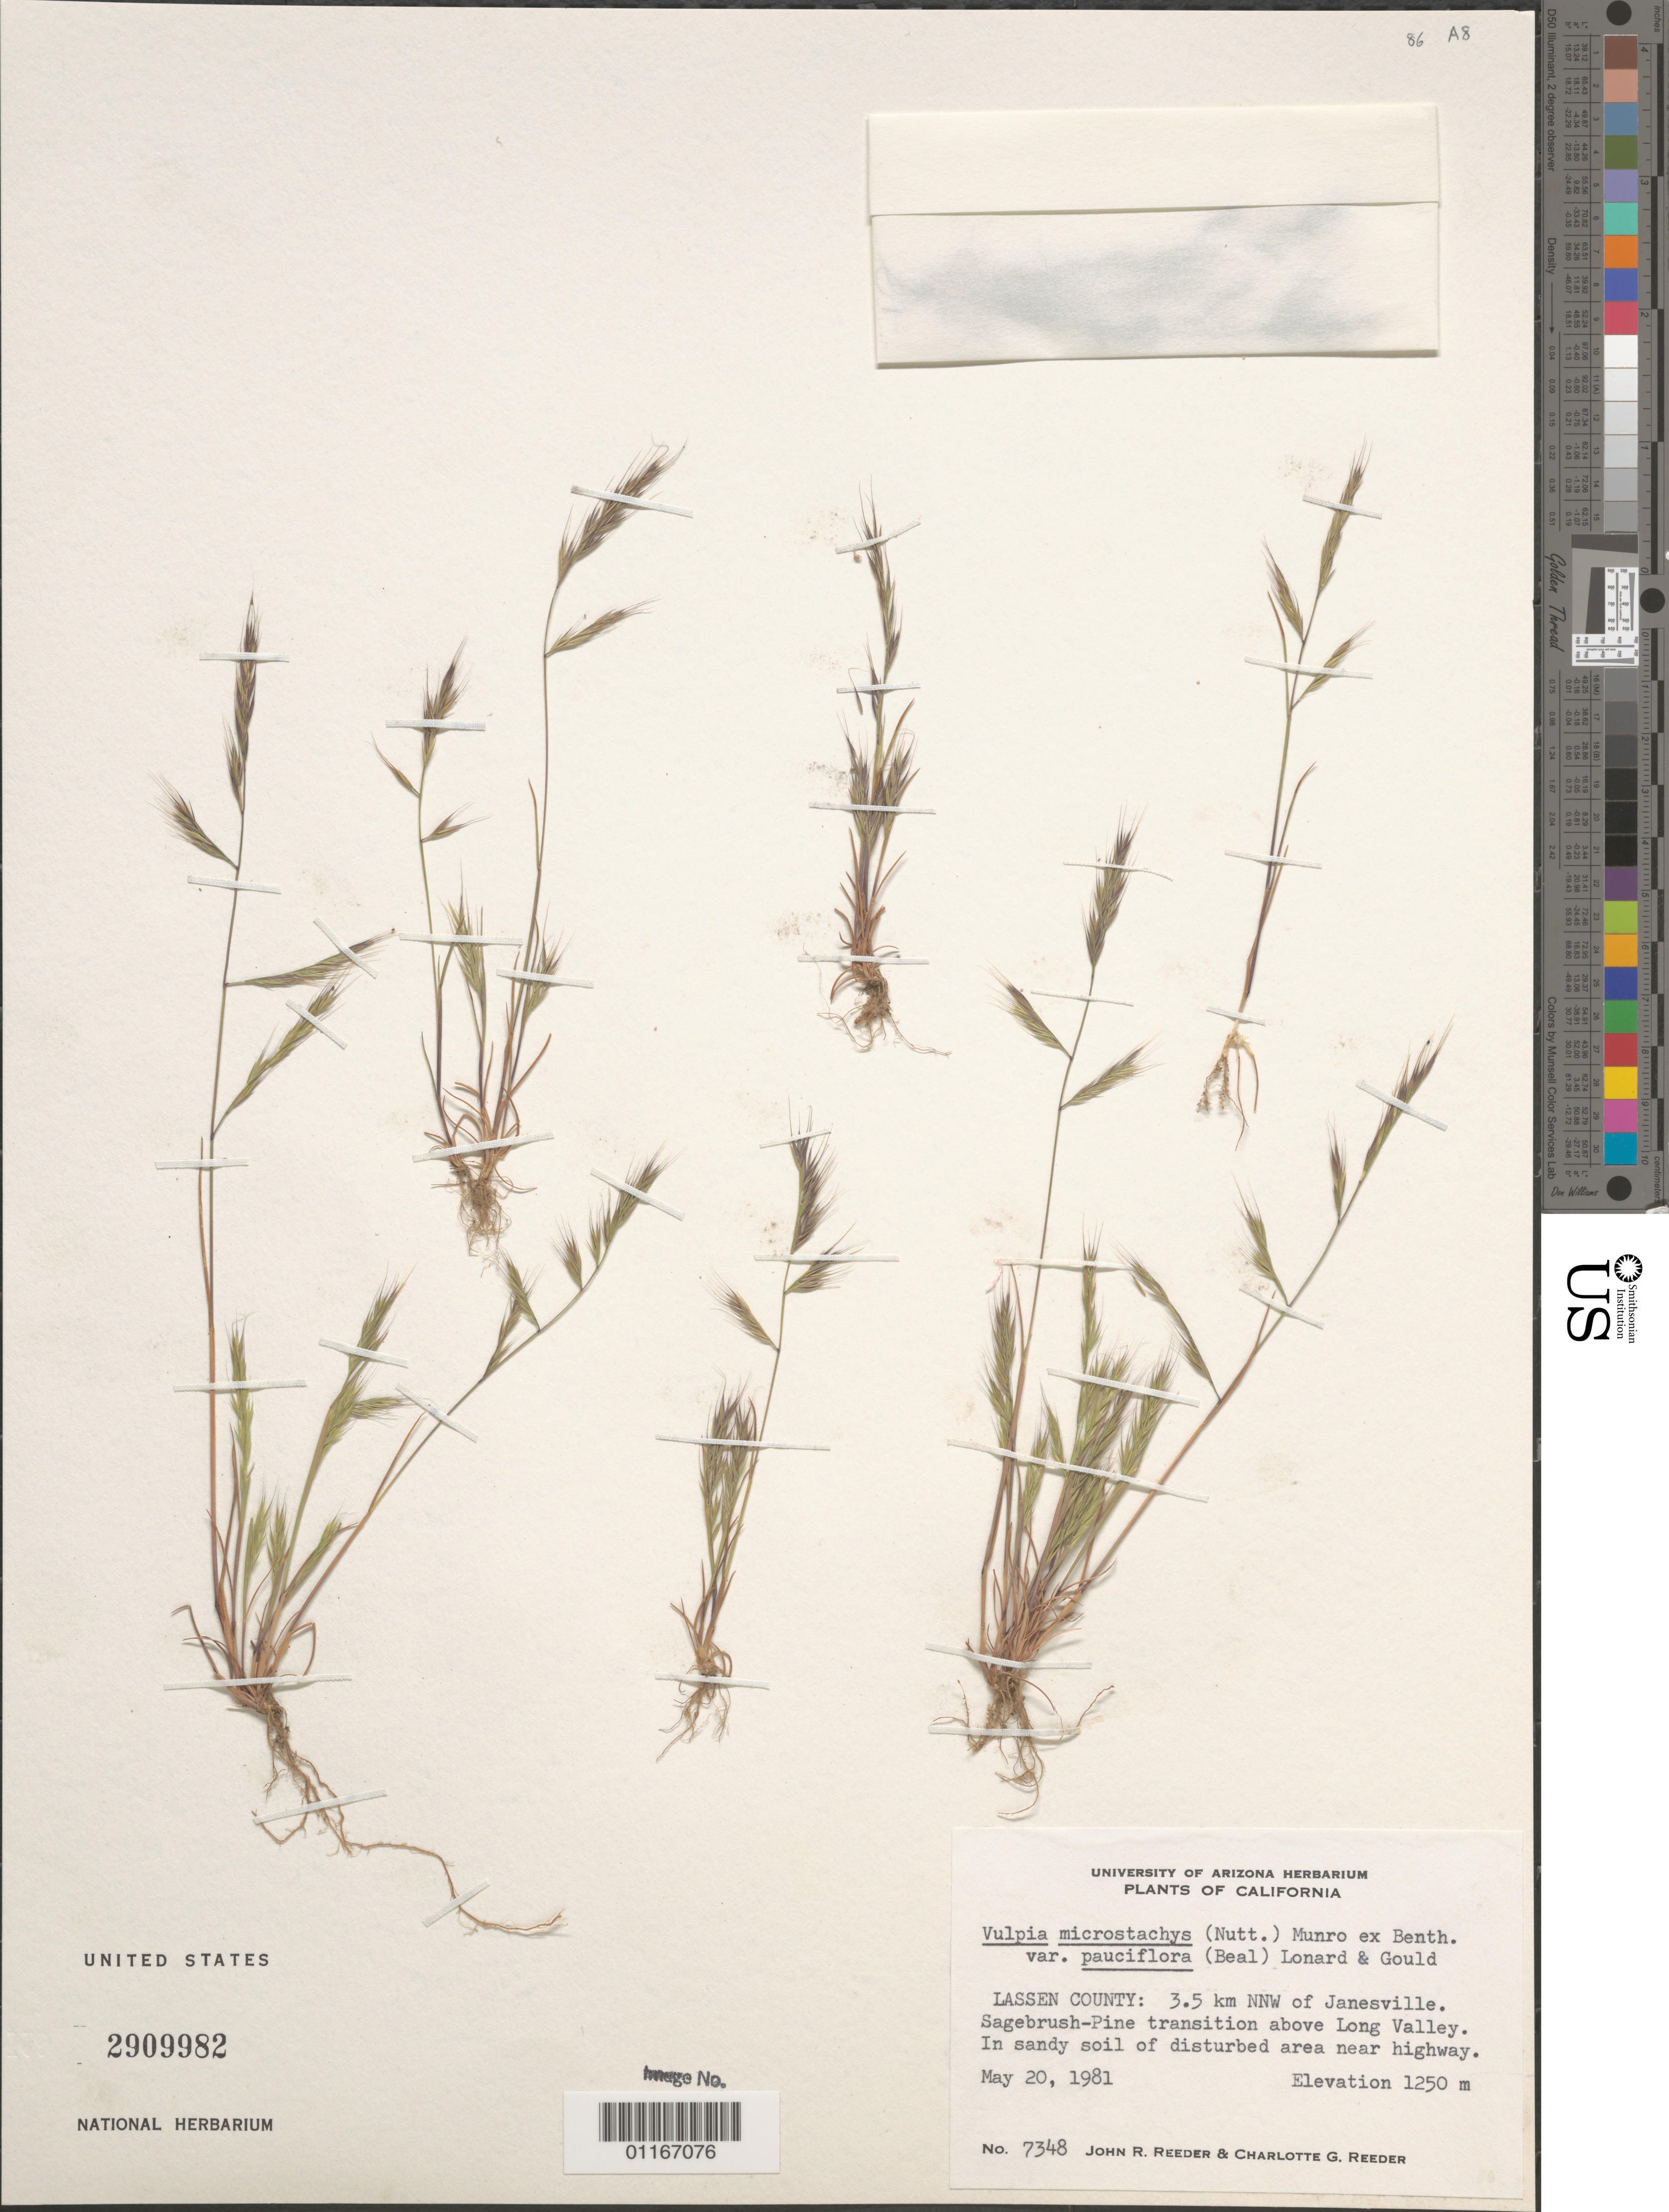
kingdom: Plantae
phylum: Tracheophyta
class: Liliopsida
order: Poales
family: Poaceae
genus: Vulpia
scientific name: Vulpia microstachys var. pauciflora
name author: (Scribn. ex W.J. Beal) Lonard & Gould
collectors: J.R. Reeder & C.O. Reeder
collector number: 7348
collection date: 1981-05-20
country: United States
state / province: California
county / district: Lassen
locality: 3.5 km NNW of Janesville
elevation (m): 1250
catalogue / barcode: US 2909982